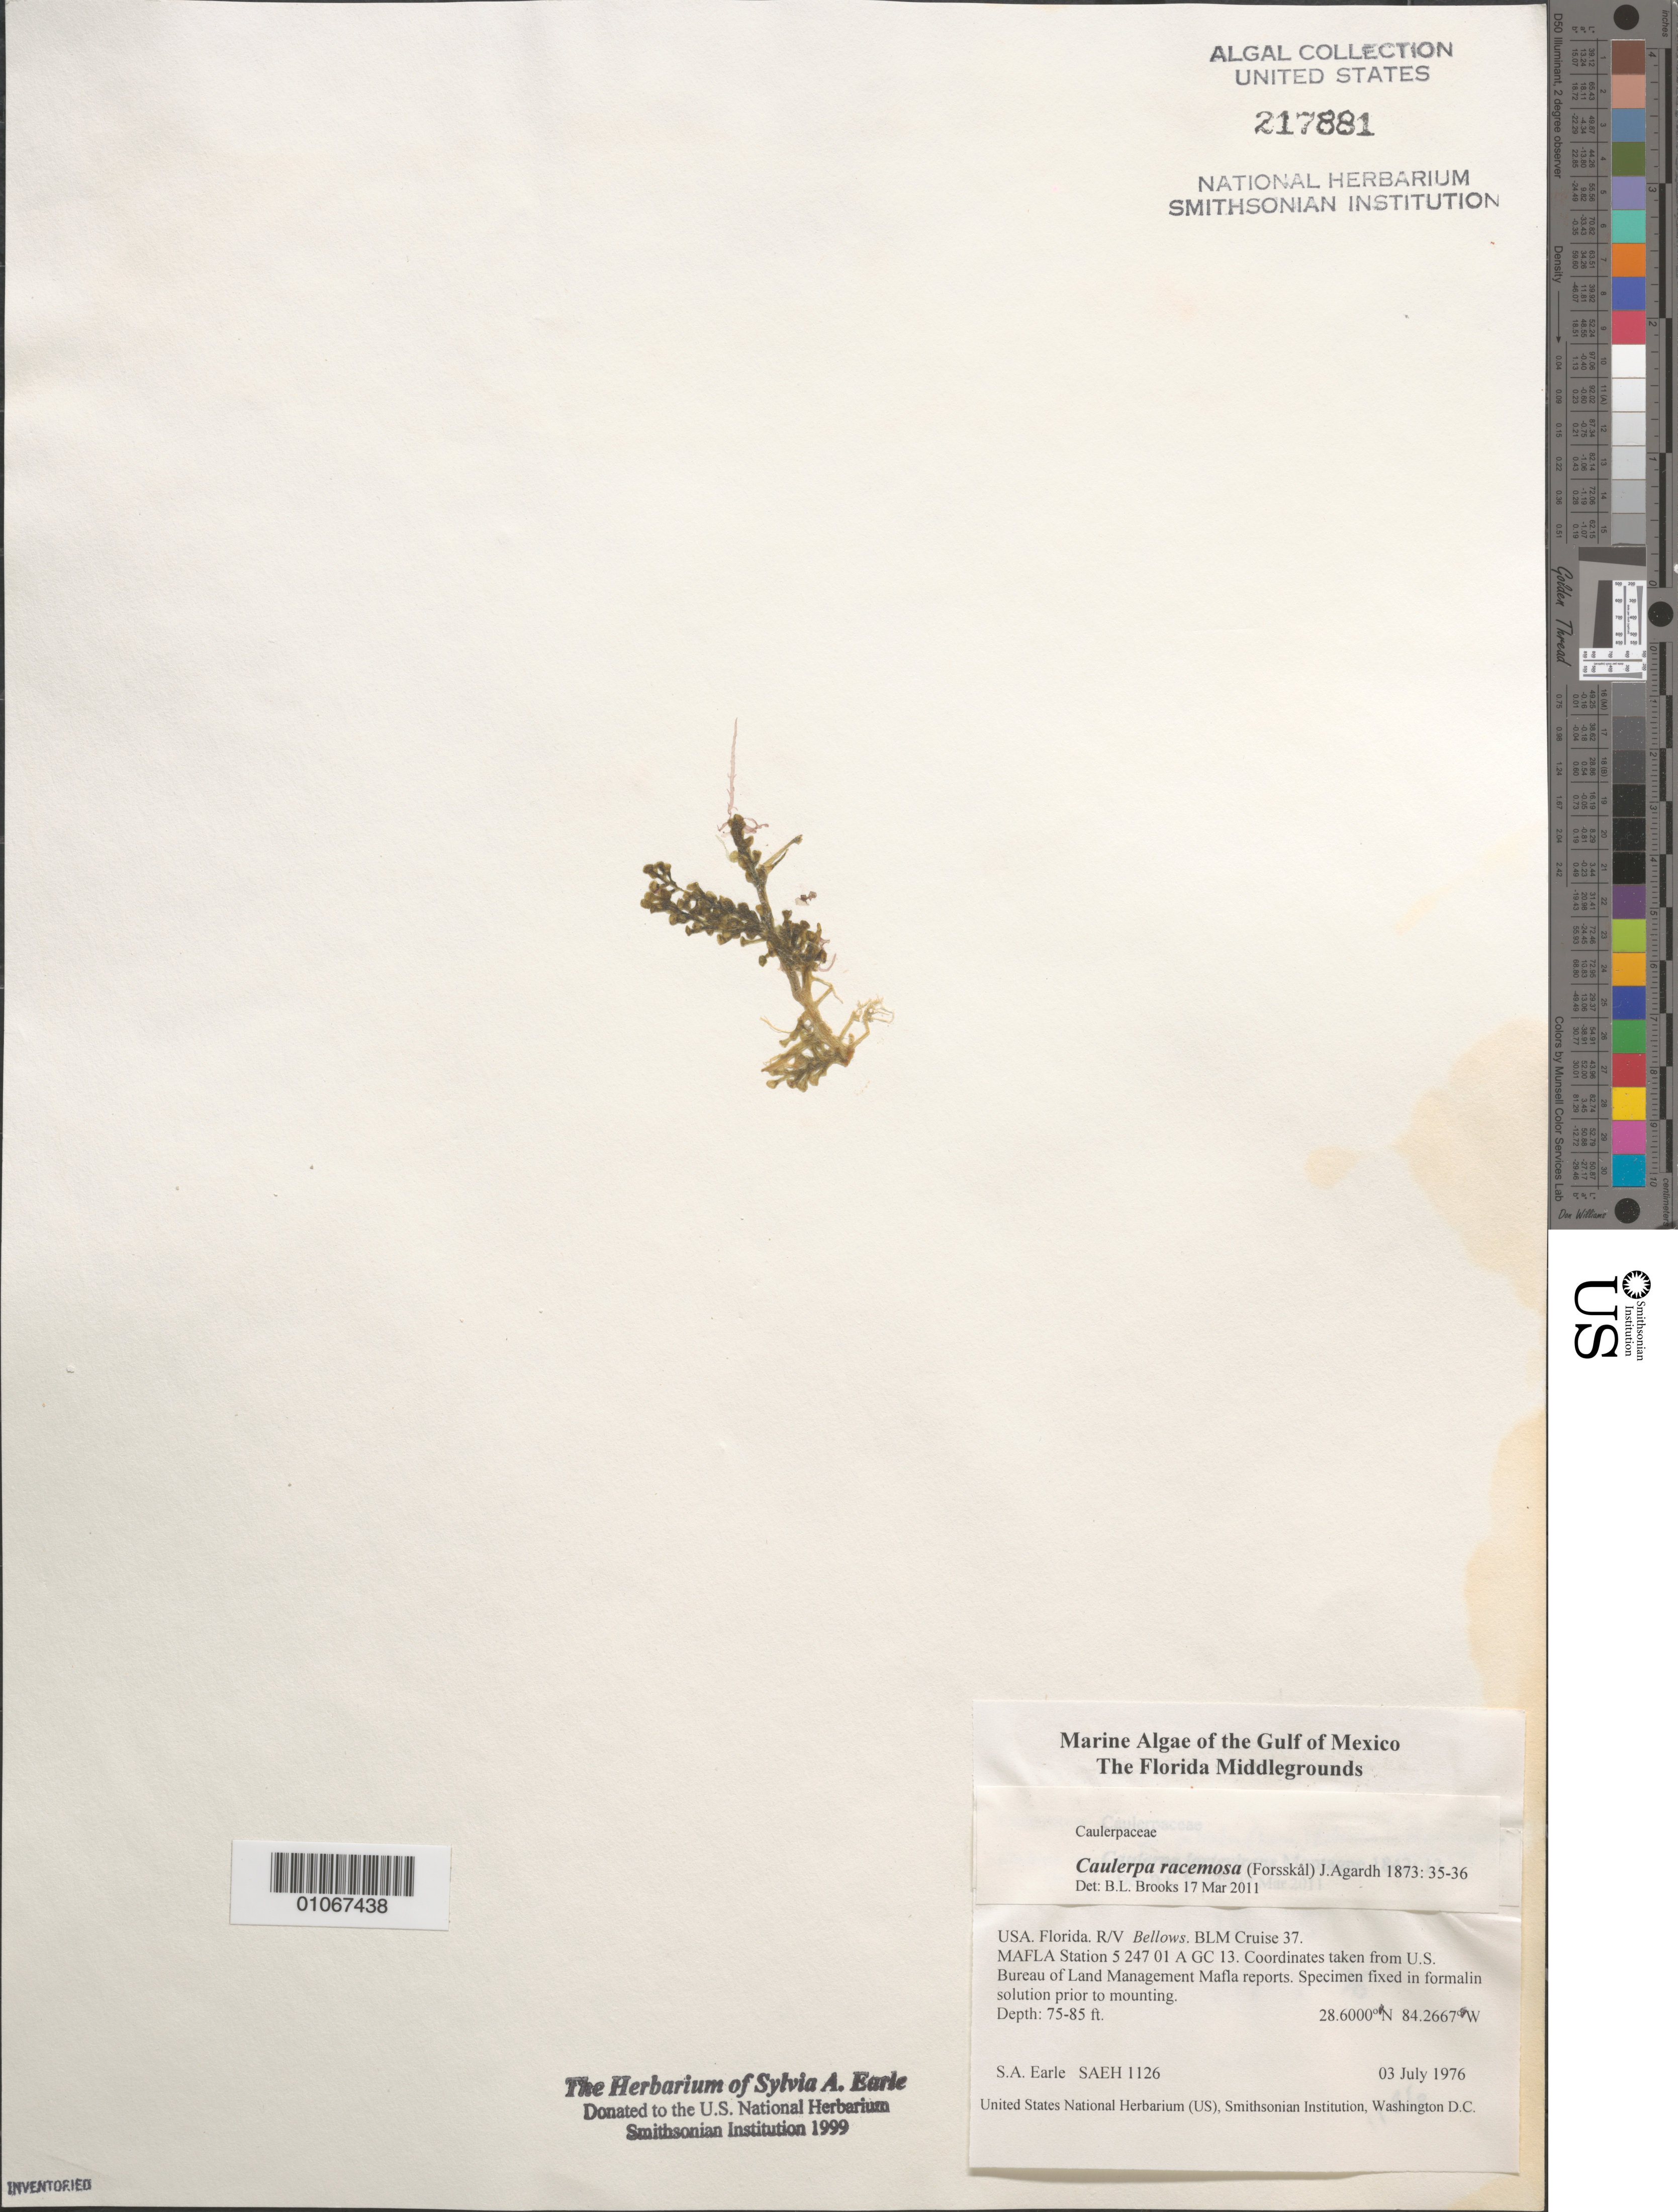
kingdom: Plantae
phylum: Chlorophyta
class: Ulvophyceae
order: Bryopsidales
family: Caulerpaceae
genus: Caulerpa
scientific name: Caulerpa racemosa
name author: (Forssk.) J. Agardh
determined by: Brooks, B. L., (BOT), Smithsonian Institution - National Museum of Natural History (UNITED STATES)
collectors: S. A. Earle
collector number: SAEH 1126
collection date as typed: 03 Jul 1976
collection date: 1976-07-03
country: United States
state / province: Florida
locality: Florida Middle Grounds, northeastern Gulf of Mexico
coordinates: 28.6000 N, 84.2667 W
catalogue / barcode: US 217881